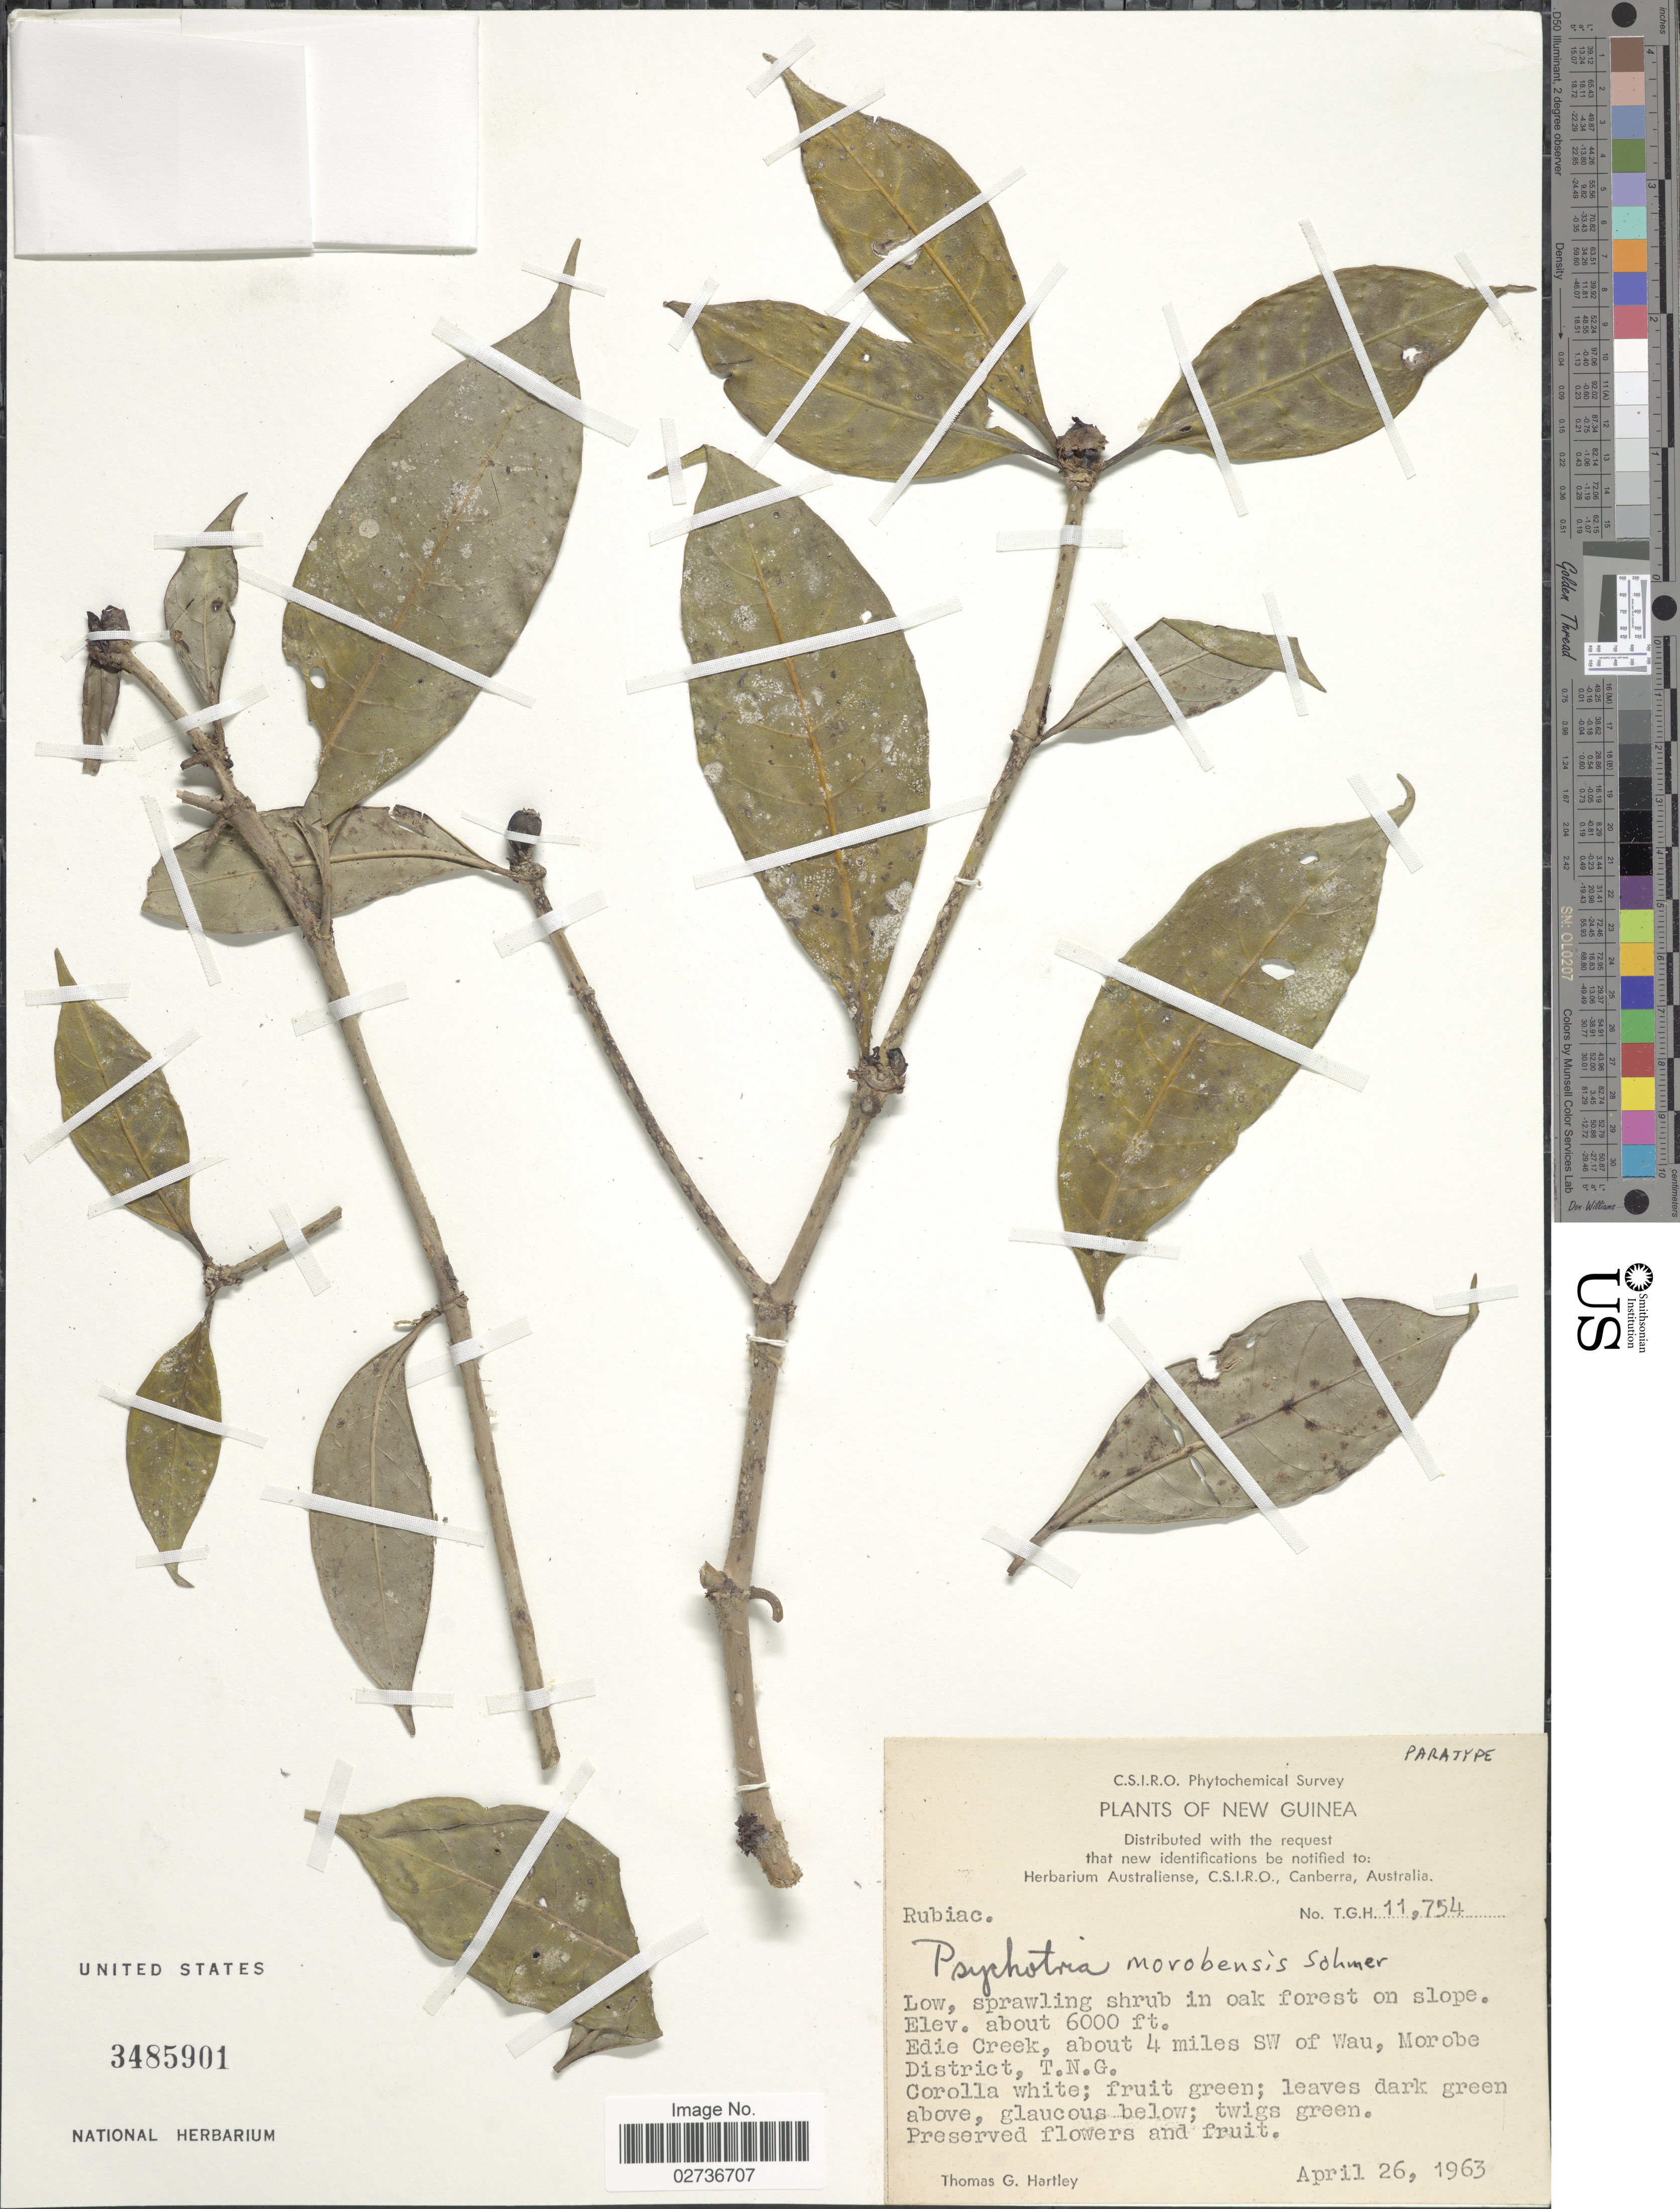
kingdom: Plantae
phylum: Tracheophyta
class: Magnoliopsida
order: Gentianales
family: Rubiaceae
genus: Psychotria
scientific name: Psychotria morobensis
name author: Sohmer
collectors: T. G. Hartley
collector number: T.G.H. 11754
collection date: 1963-04-26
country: Papua New Guinea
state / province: Morobe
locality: New Guinea, Edie Creek, about 4 miles SW of Wau, Morobe District, T.N.G.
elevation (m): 1829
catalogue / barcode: US 3485901